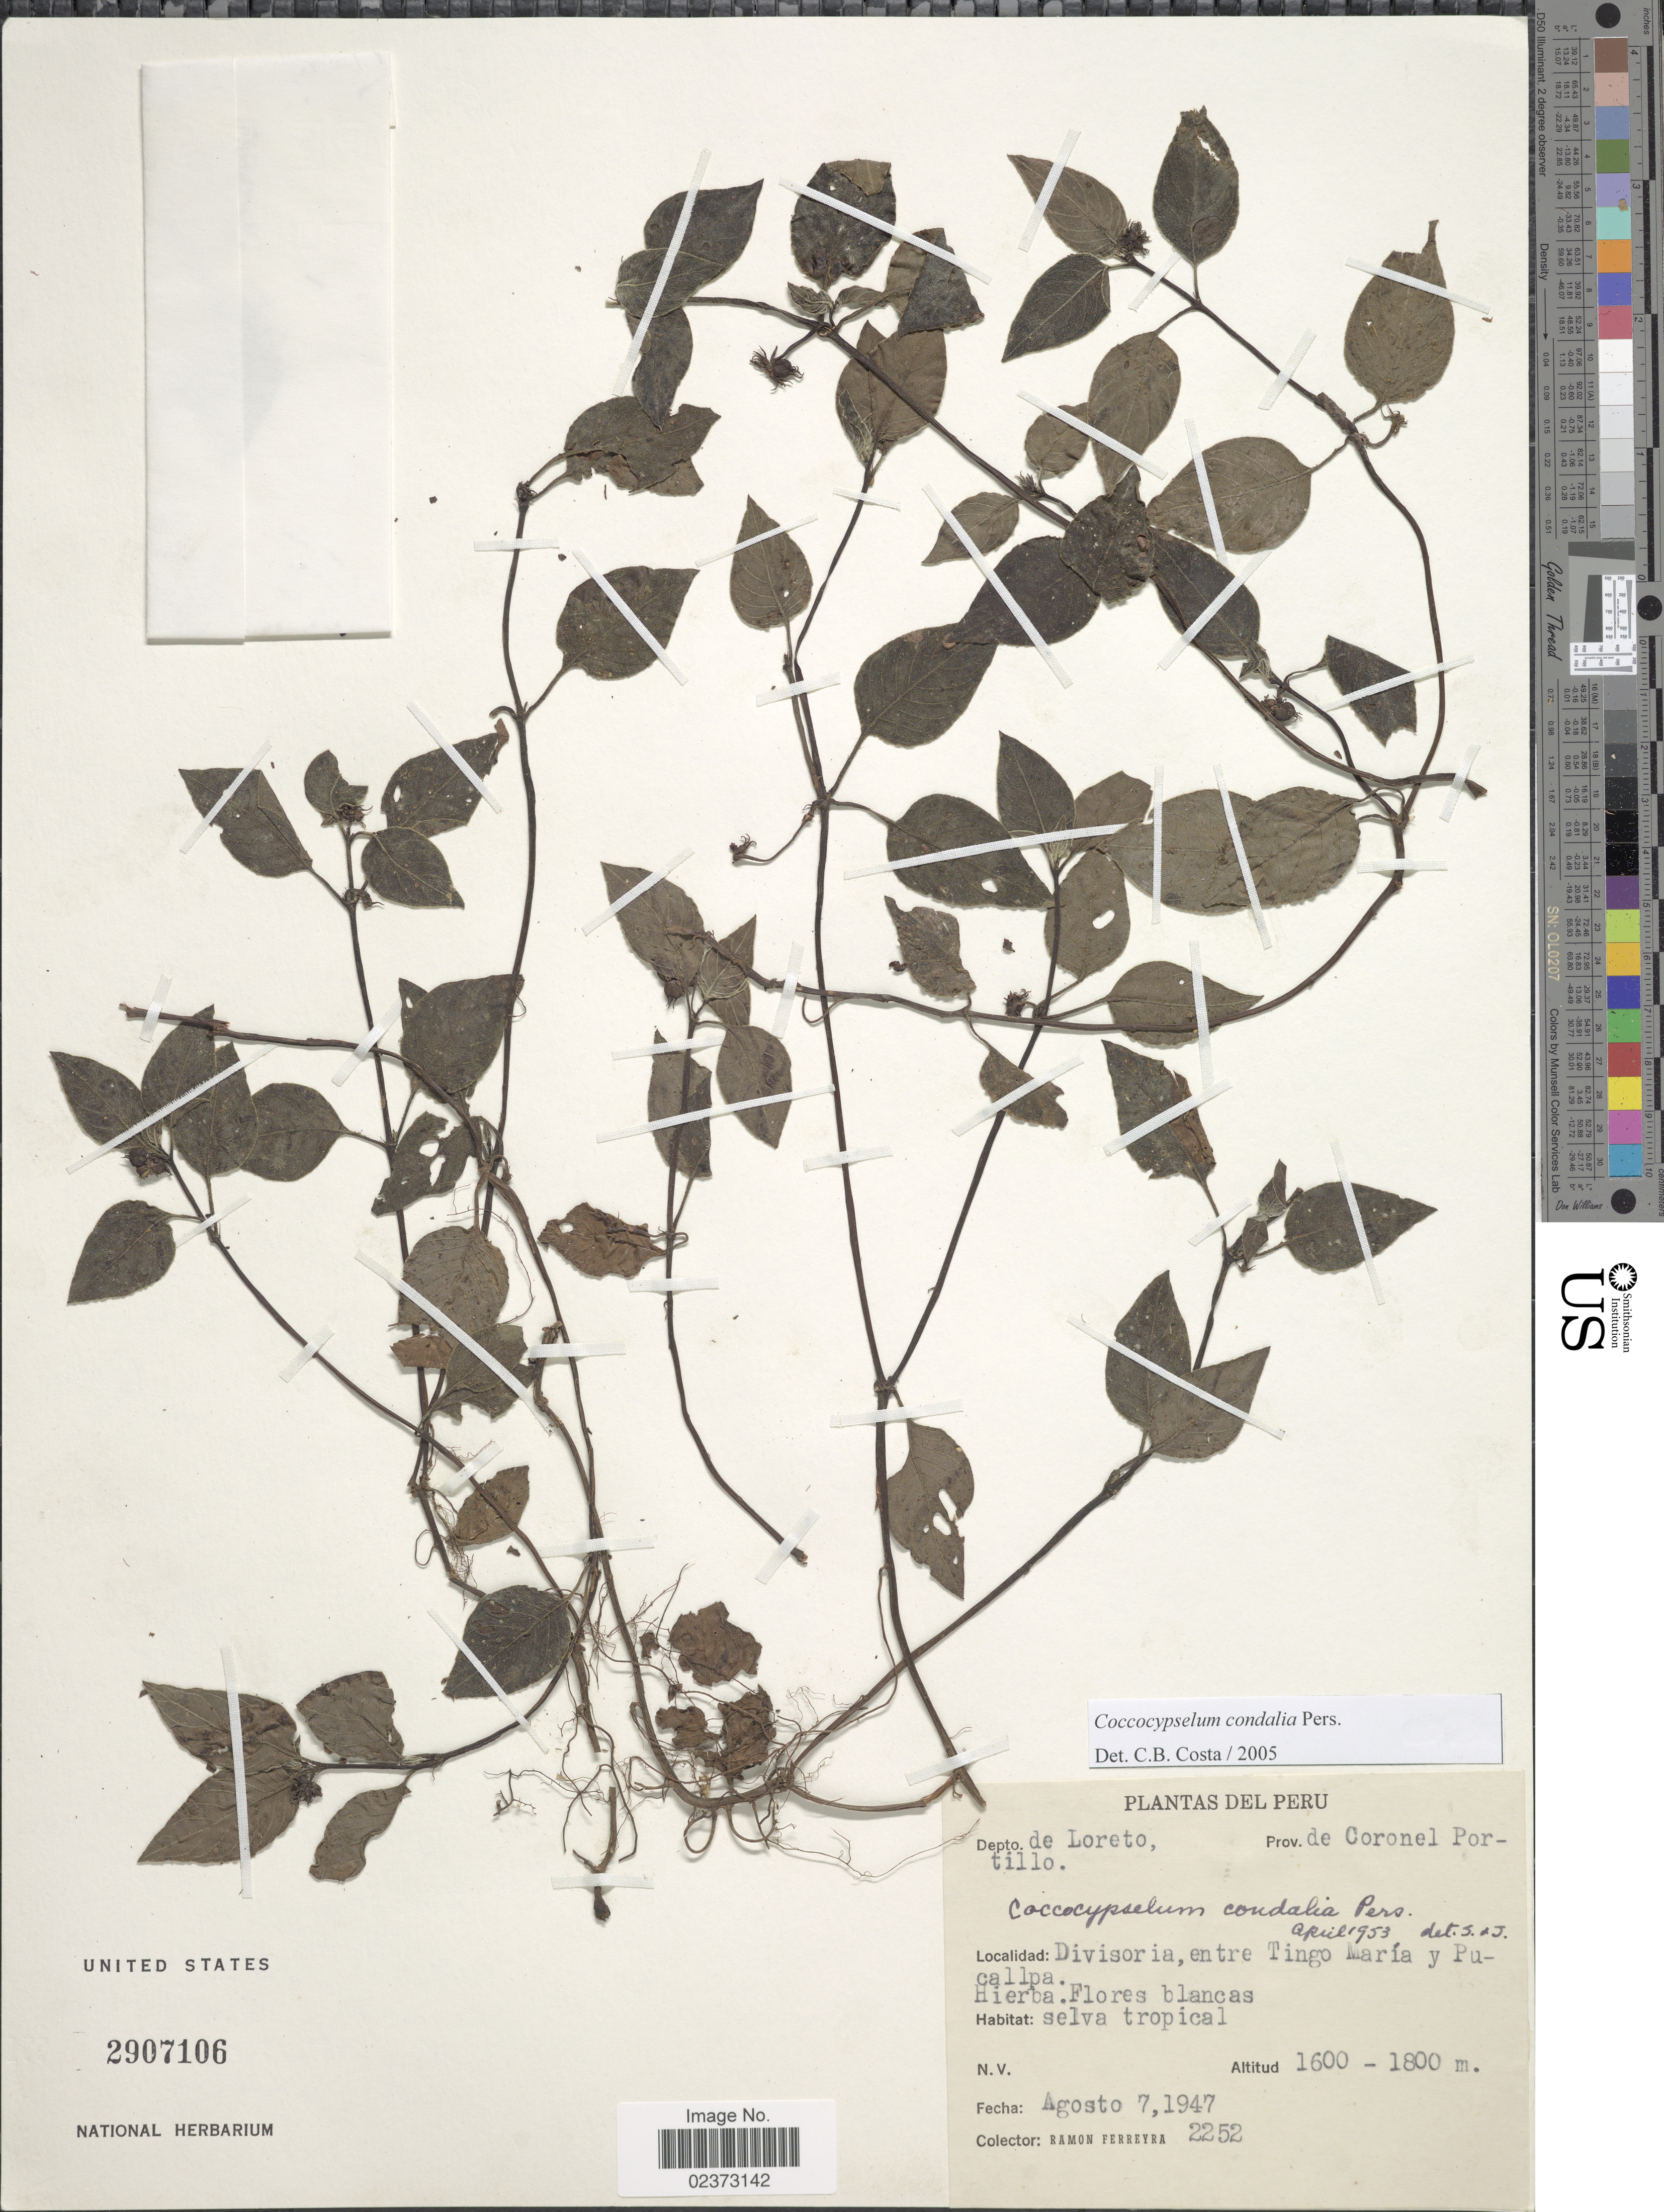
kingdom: Plantae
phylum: Tracheophyta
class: Magnoliopsida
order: Gentianales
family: Rubiaceae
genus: Coccocypselum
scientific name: Coccocypselum condalia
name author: Pers.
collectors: R. A. Ferreyra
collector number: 2252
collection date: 1947-08-07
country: Peru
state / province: Loreto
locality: Depto. de Loreto, Prov. de Coronel Portillo, Divisoria, entre Tingo Maria y Pucallpa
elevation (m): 1600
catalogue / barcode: US 2907106